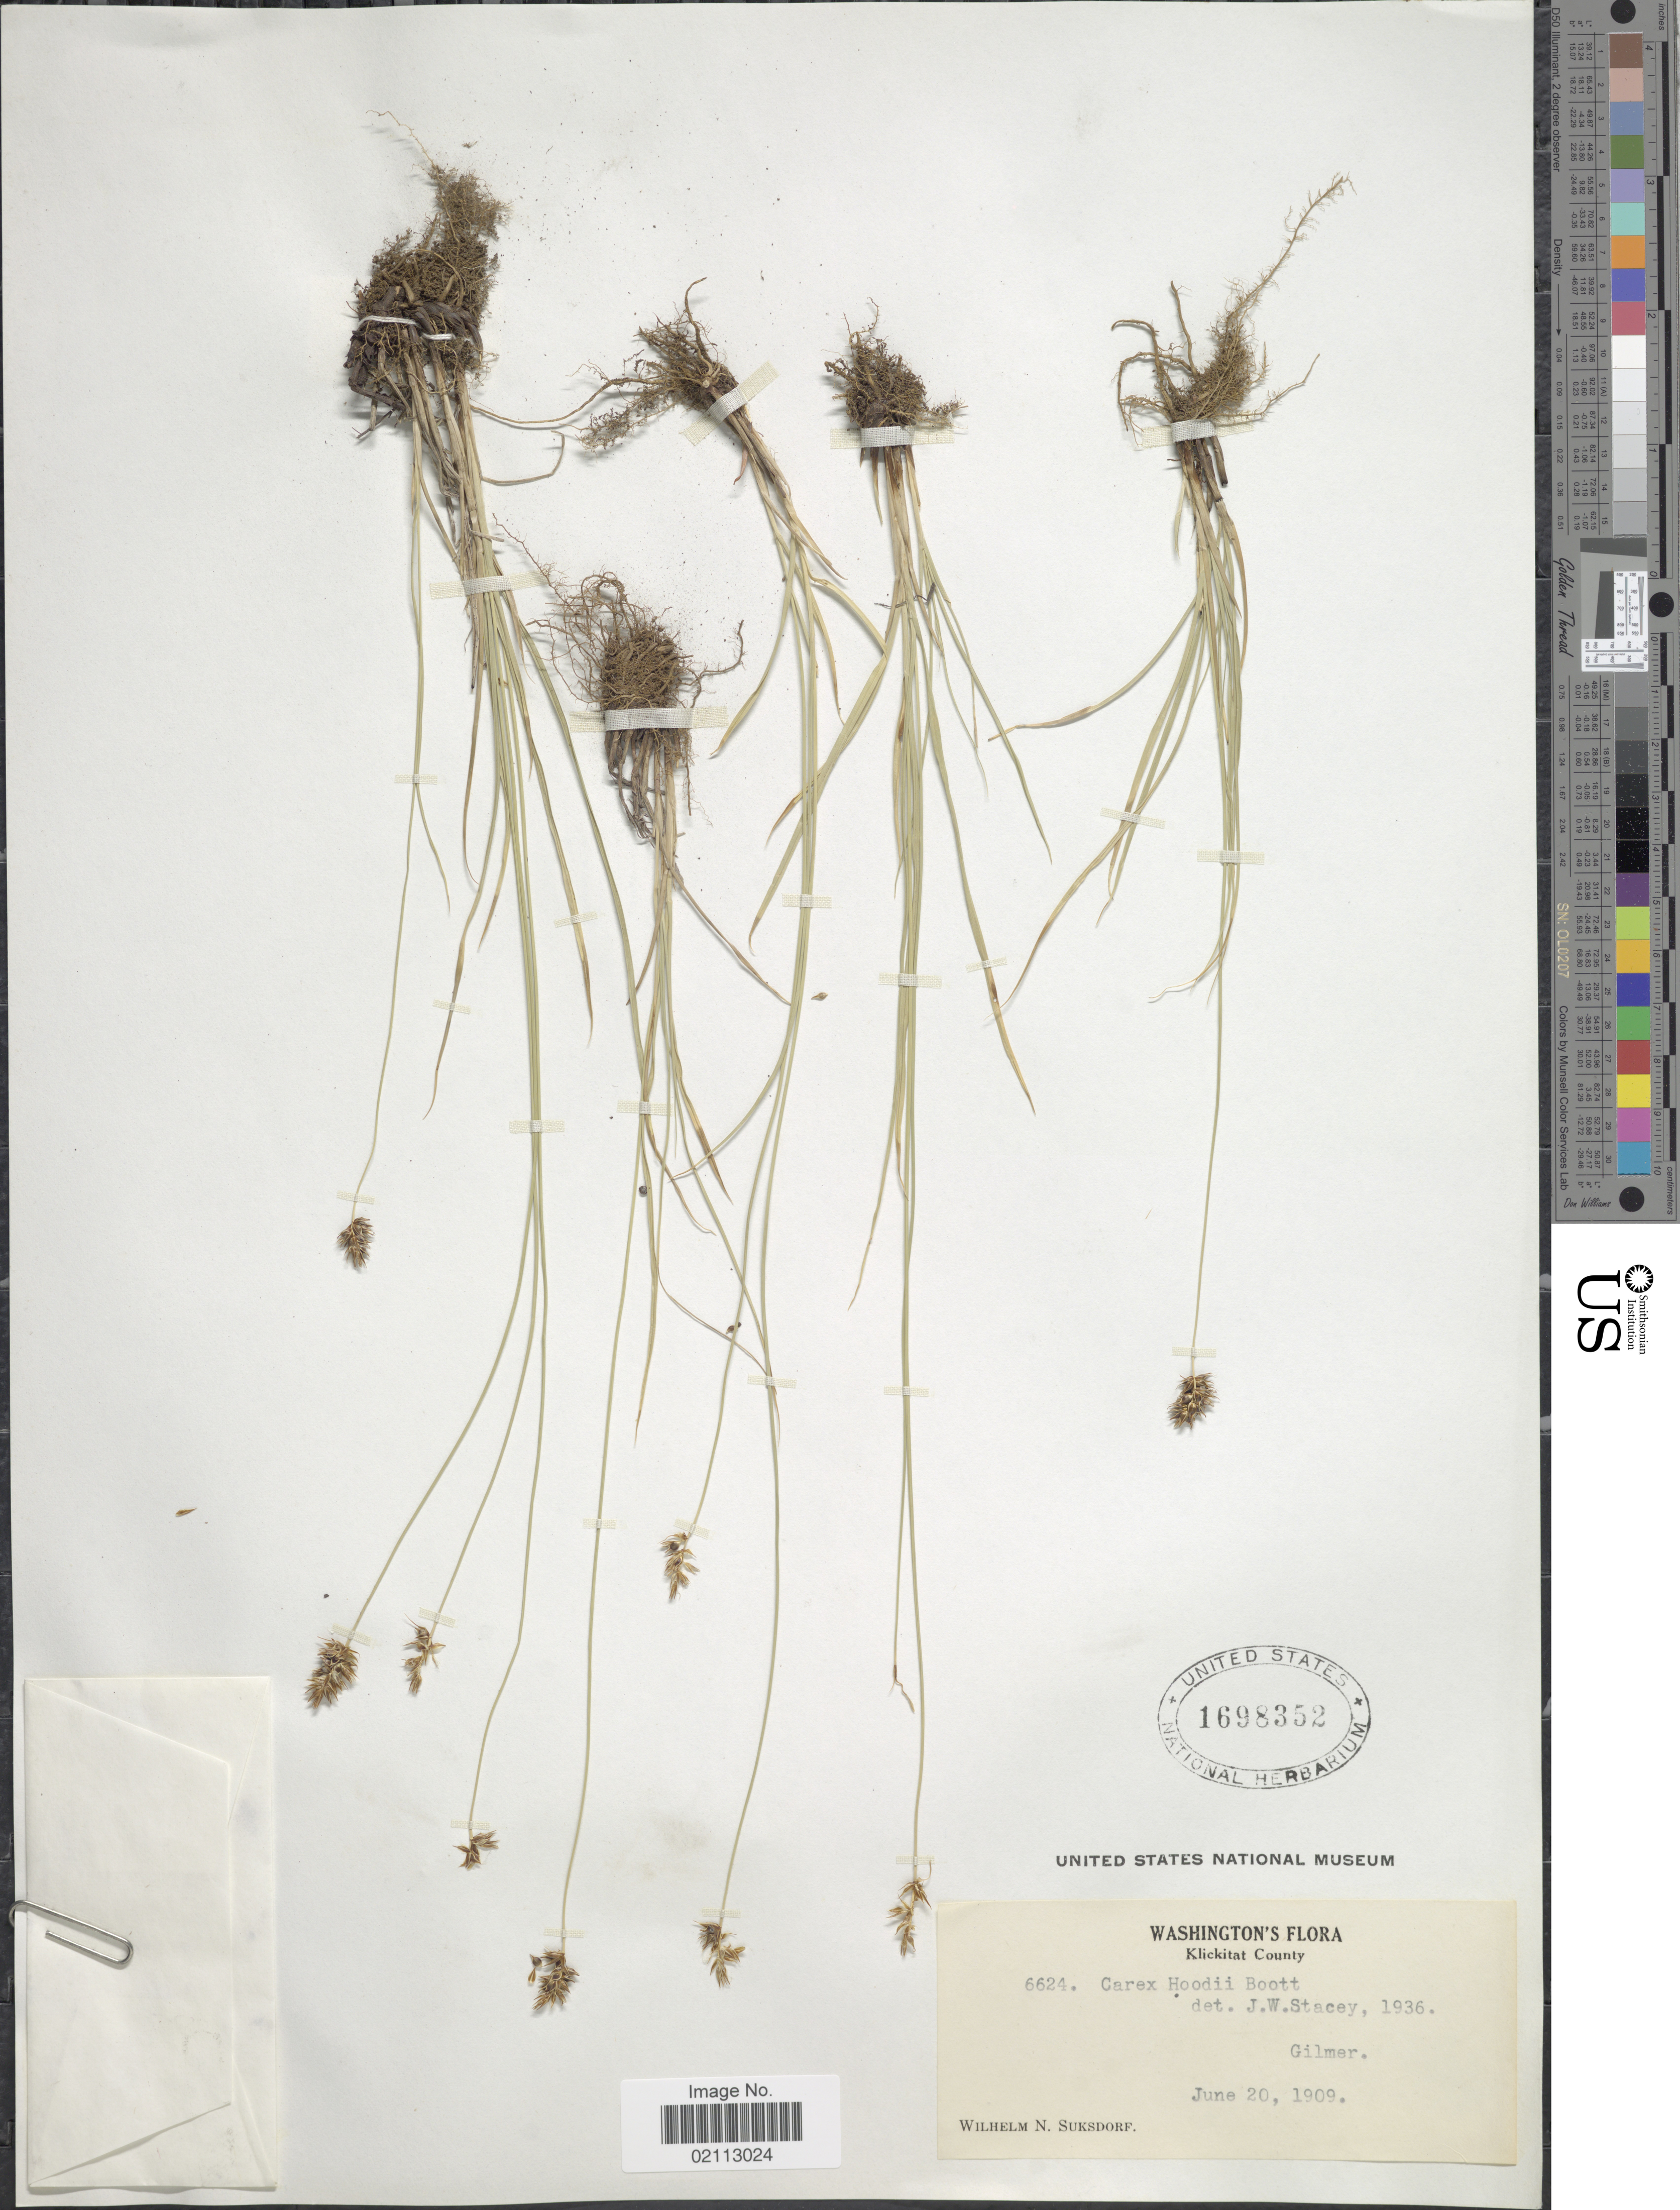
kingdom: Plantae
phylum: Tracheophyta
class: Liliopsida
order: Poales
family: Cyperaceae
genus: Carex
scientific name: Carex hoodii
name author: Boott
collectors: W. N. Suksdorf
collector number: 6624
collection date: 1909-06-20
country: United States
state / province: Washington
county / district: Klickitat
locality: Klickitat County. Gilmer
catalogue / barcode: US 1698352